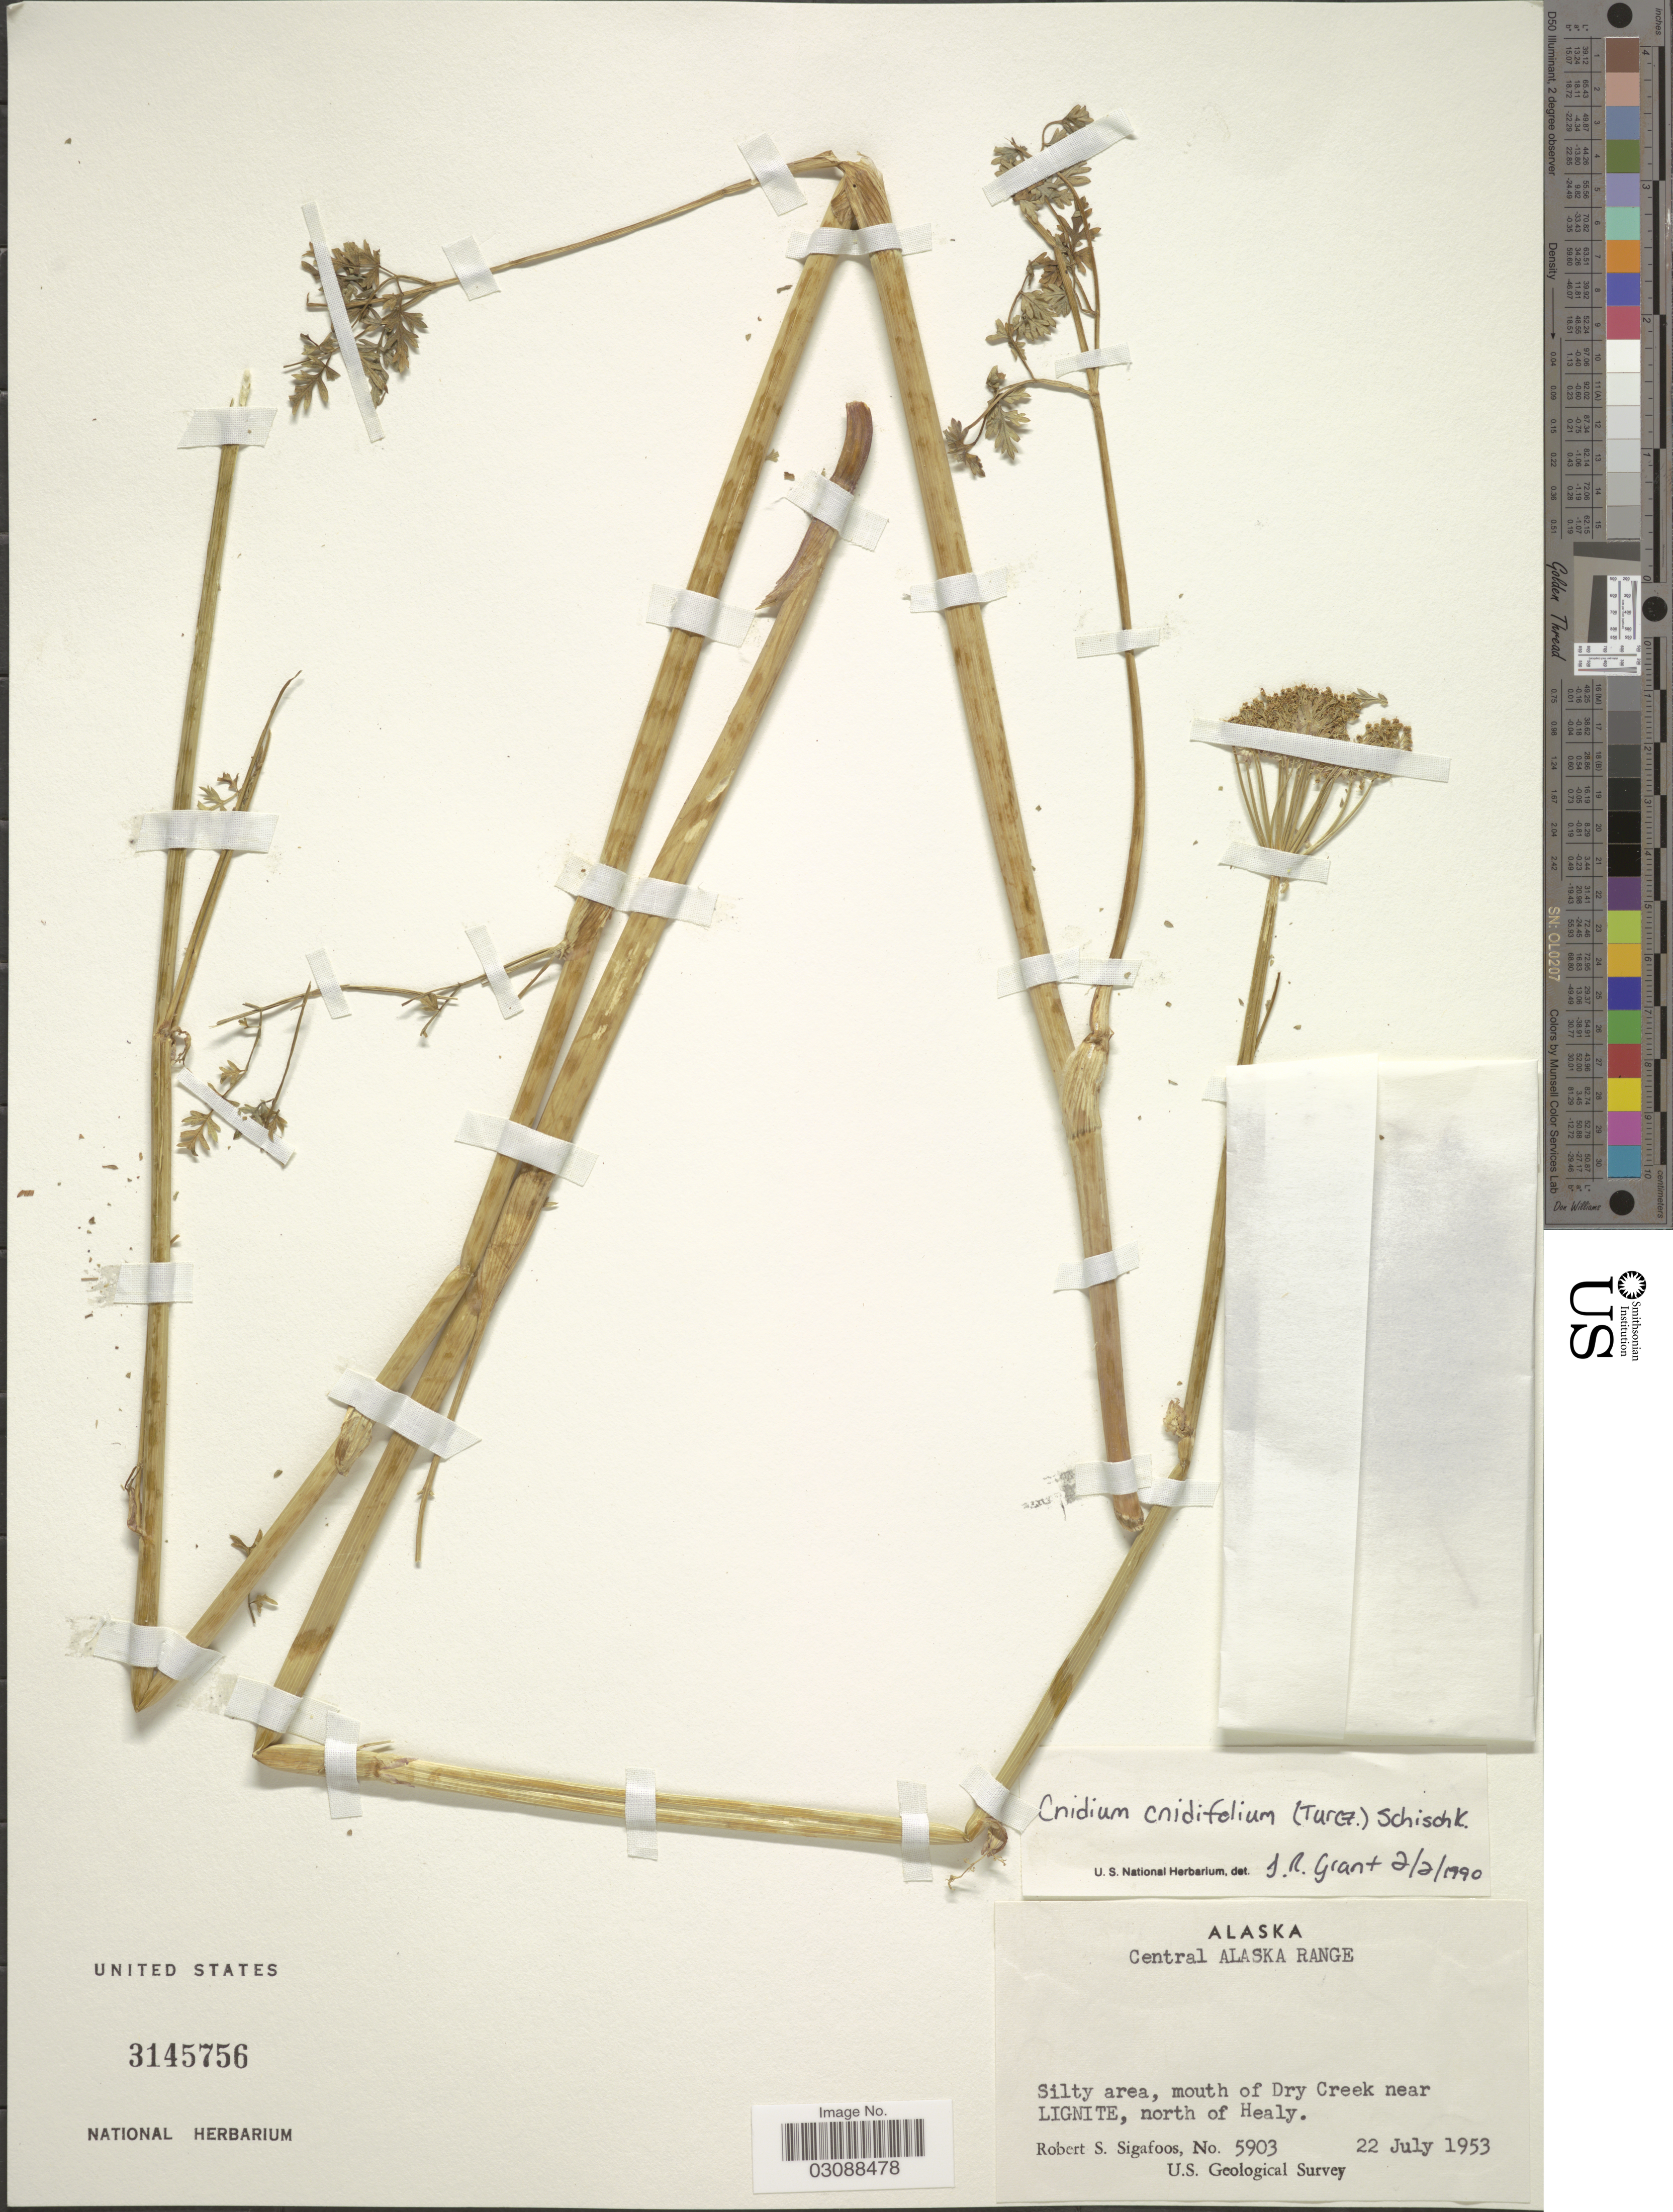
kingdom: Plantae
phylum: Tracheophyta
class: Magnoliopsida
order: Apiales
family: Apiaceae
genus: Cnidium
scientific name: Cnidium cnidiifolium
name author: (Turcz.) Schischk.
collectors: R. Sigafoos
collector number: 5903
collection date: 1953-07-22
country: United States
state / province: Alaska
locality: Central Alaska Range. Silty area, mouth of Dry Creek near Lignite, north of Healy.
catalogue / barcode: US 3145756